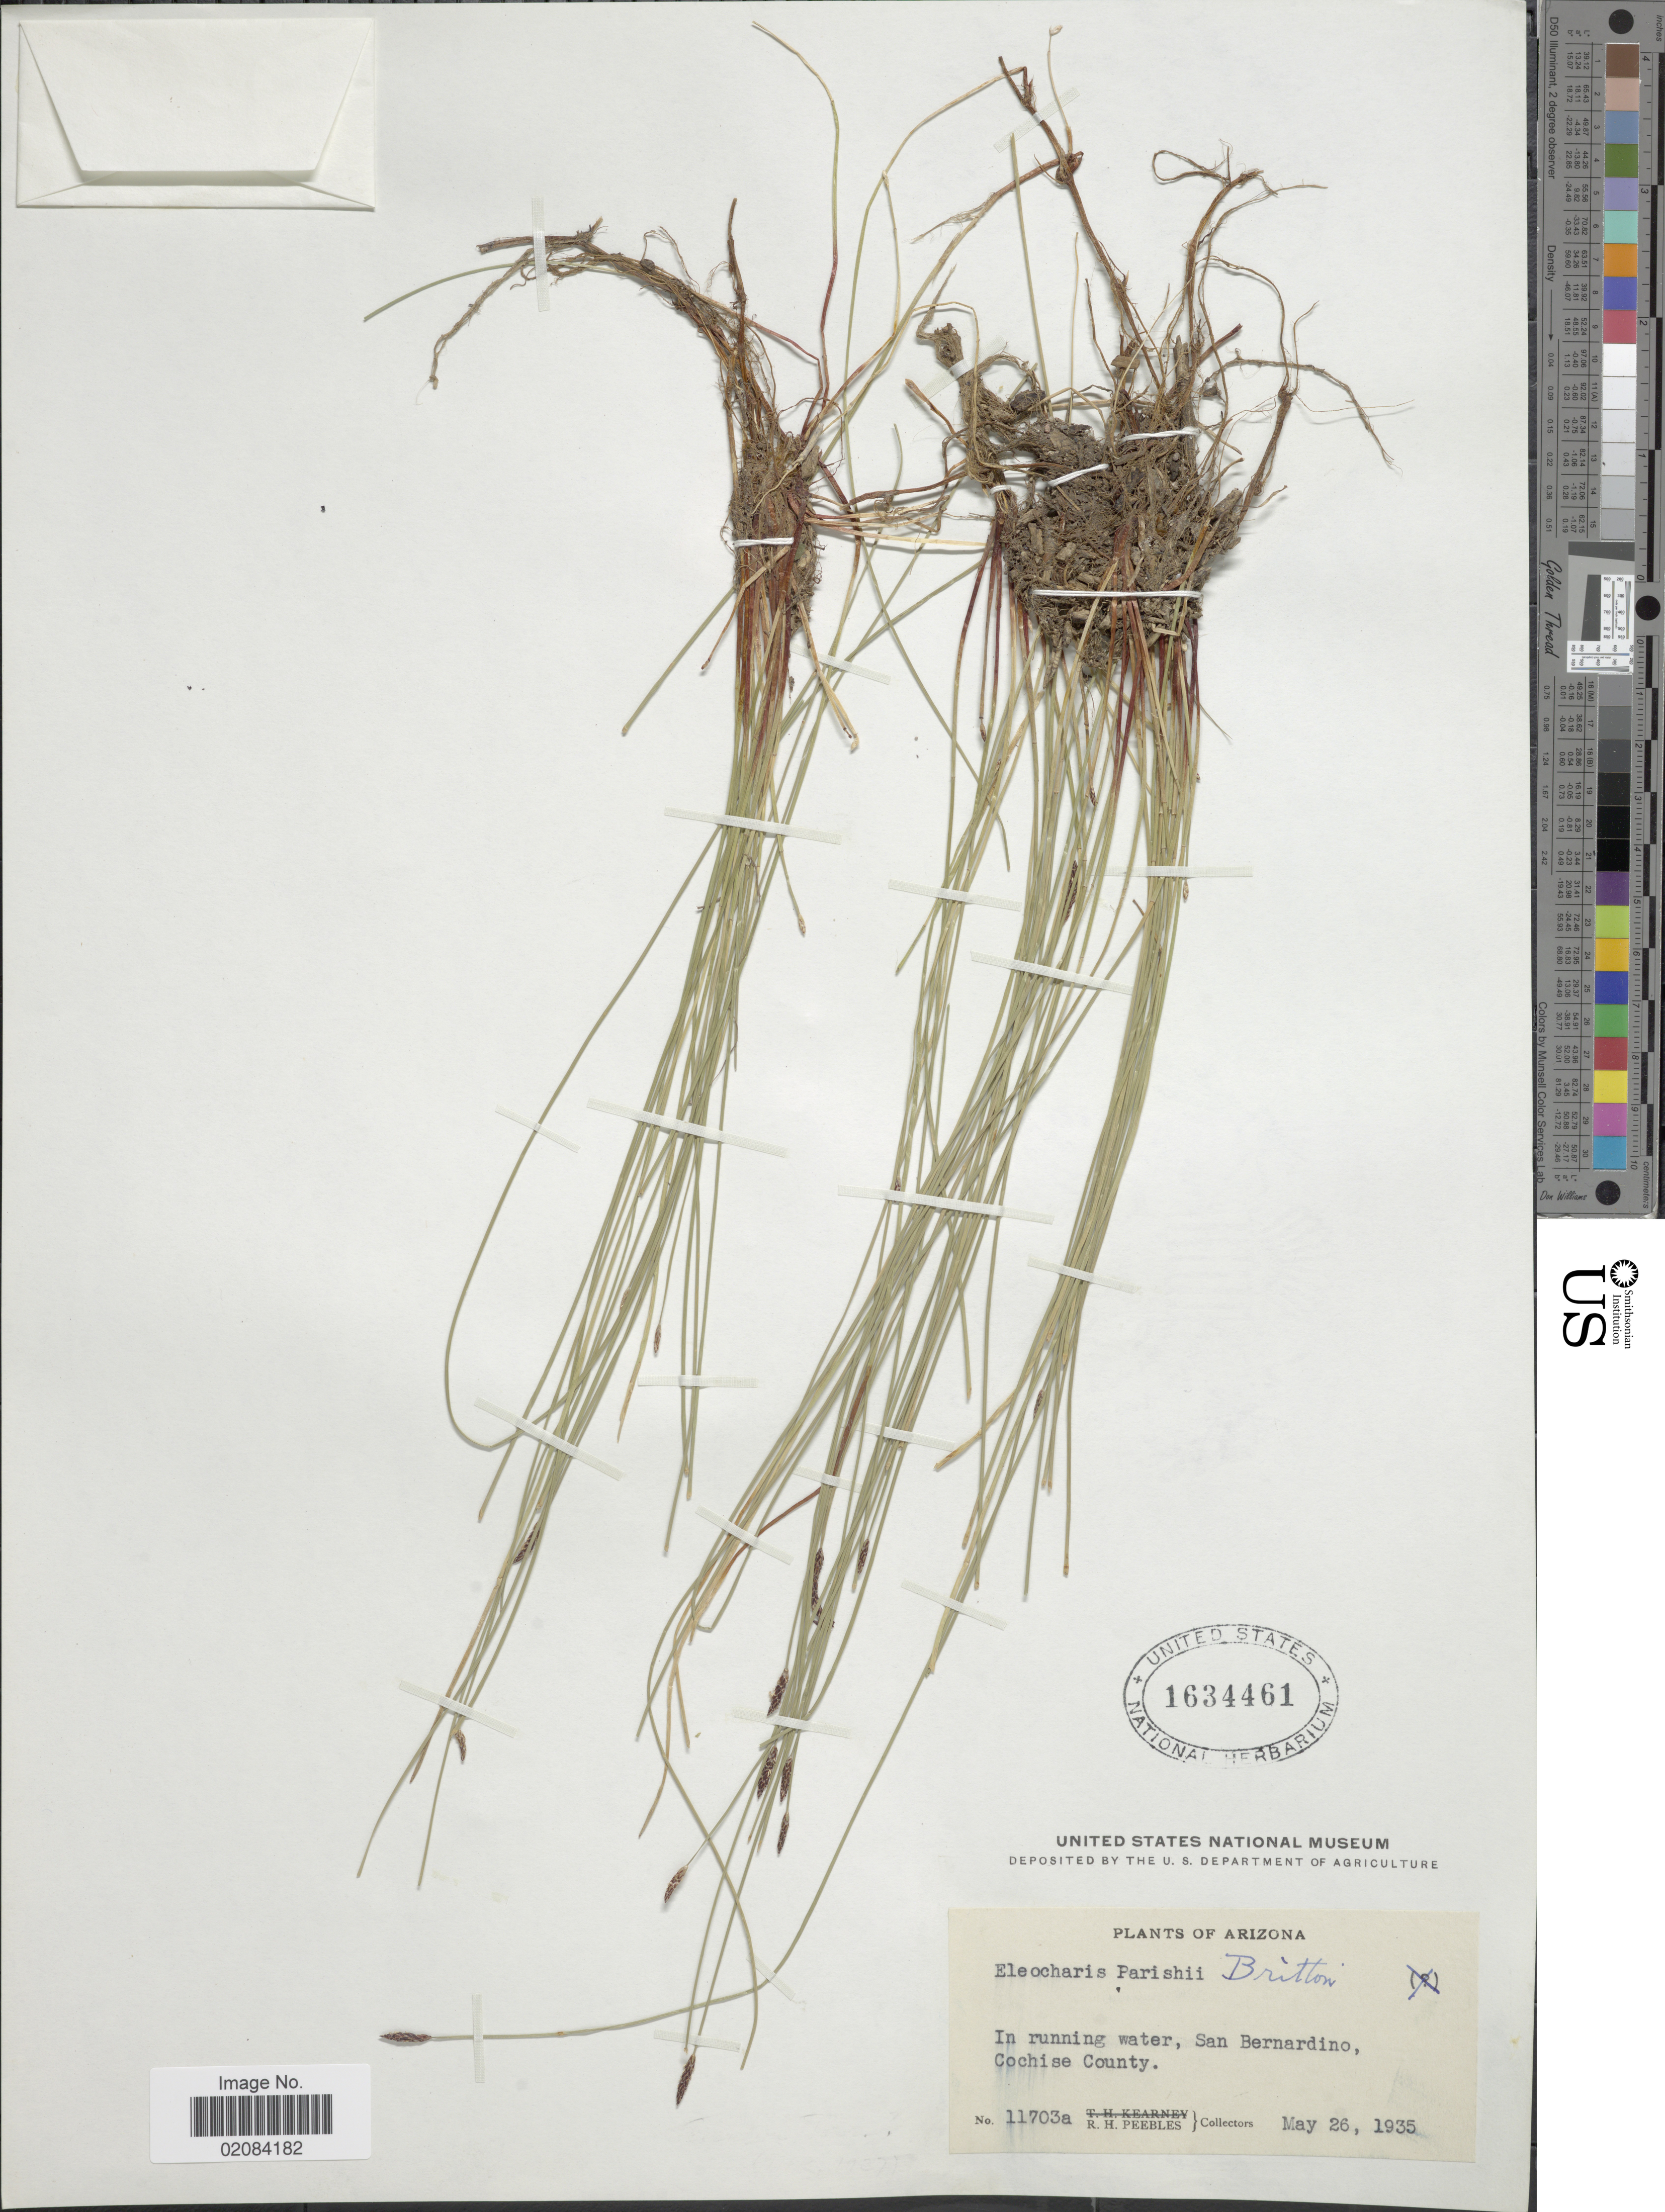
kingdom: Plantae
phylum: Tracheophyta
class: Liliopsida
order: Poales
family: Cyperaceae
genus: Eleocharis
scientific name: Eleocharis parishii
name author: Britton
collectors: R. H. Peebles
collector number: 11703a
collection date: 1935-05-26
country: United States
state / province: Arizona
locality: Arizona, In running water, San Bernardino, Cochise county.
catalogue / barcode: US 1634461